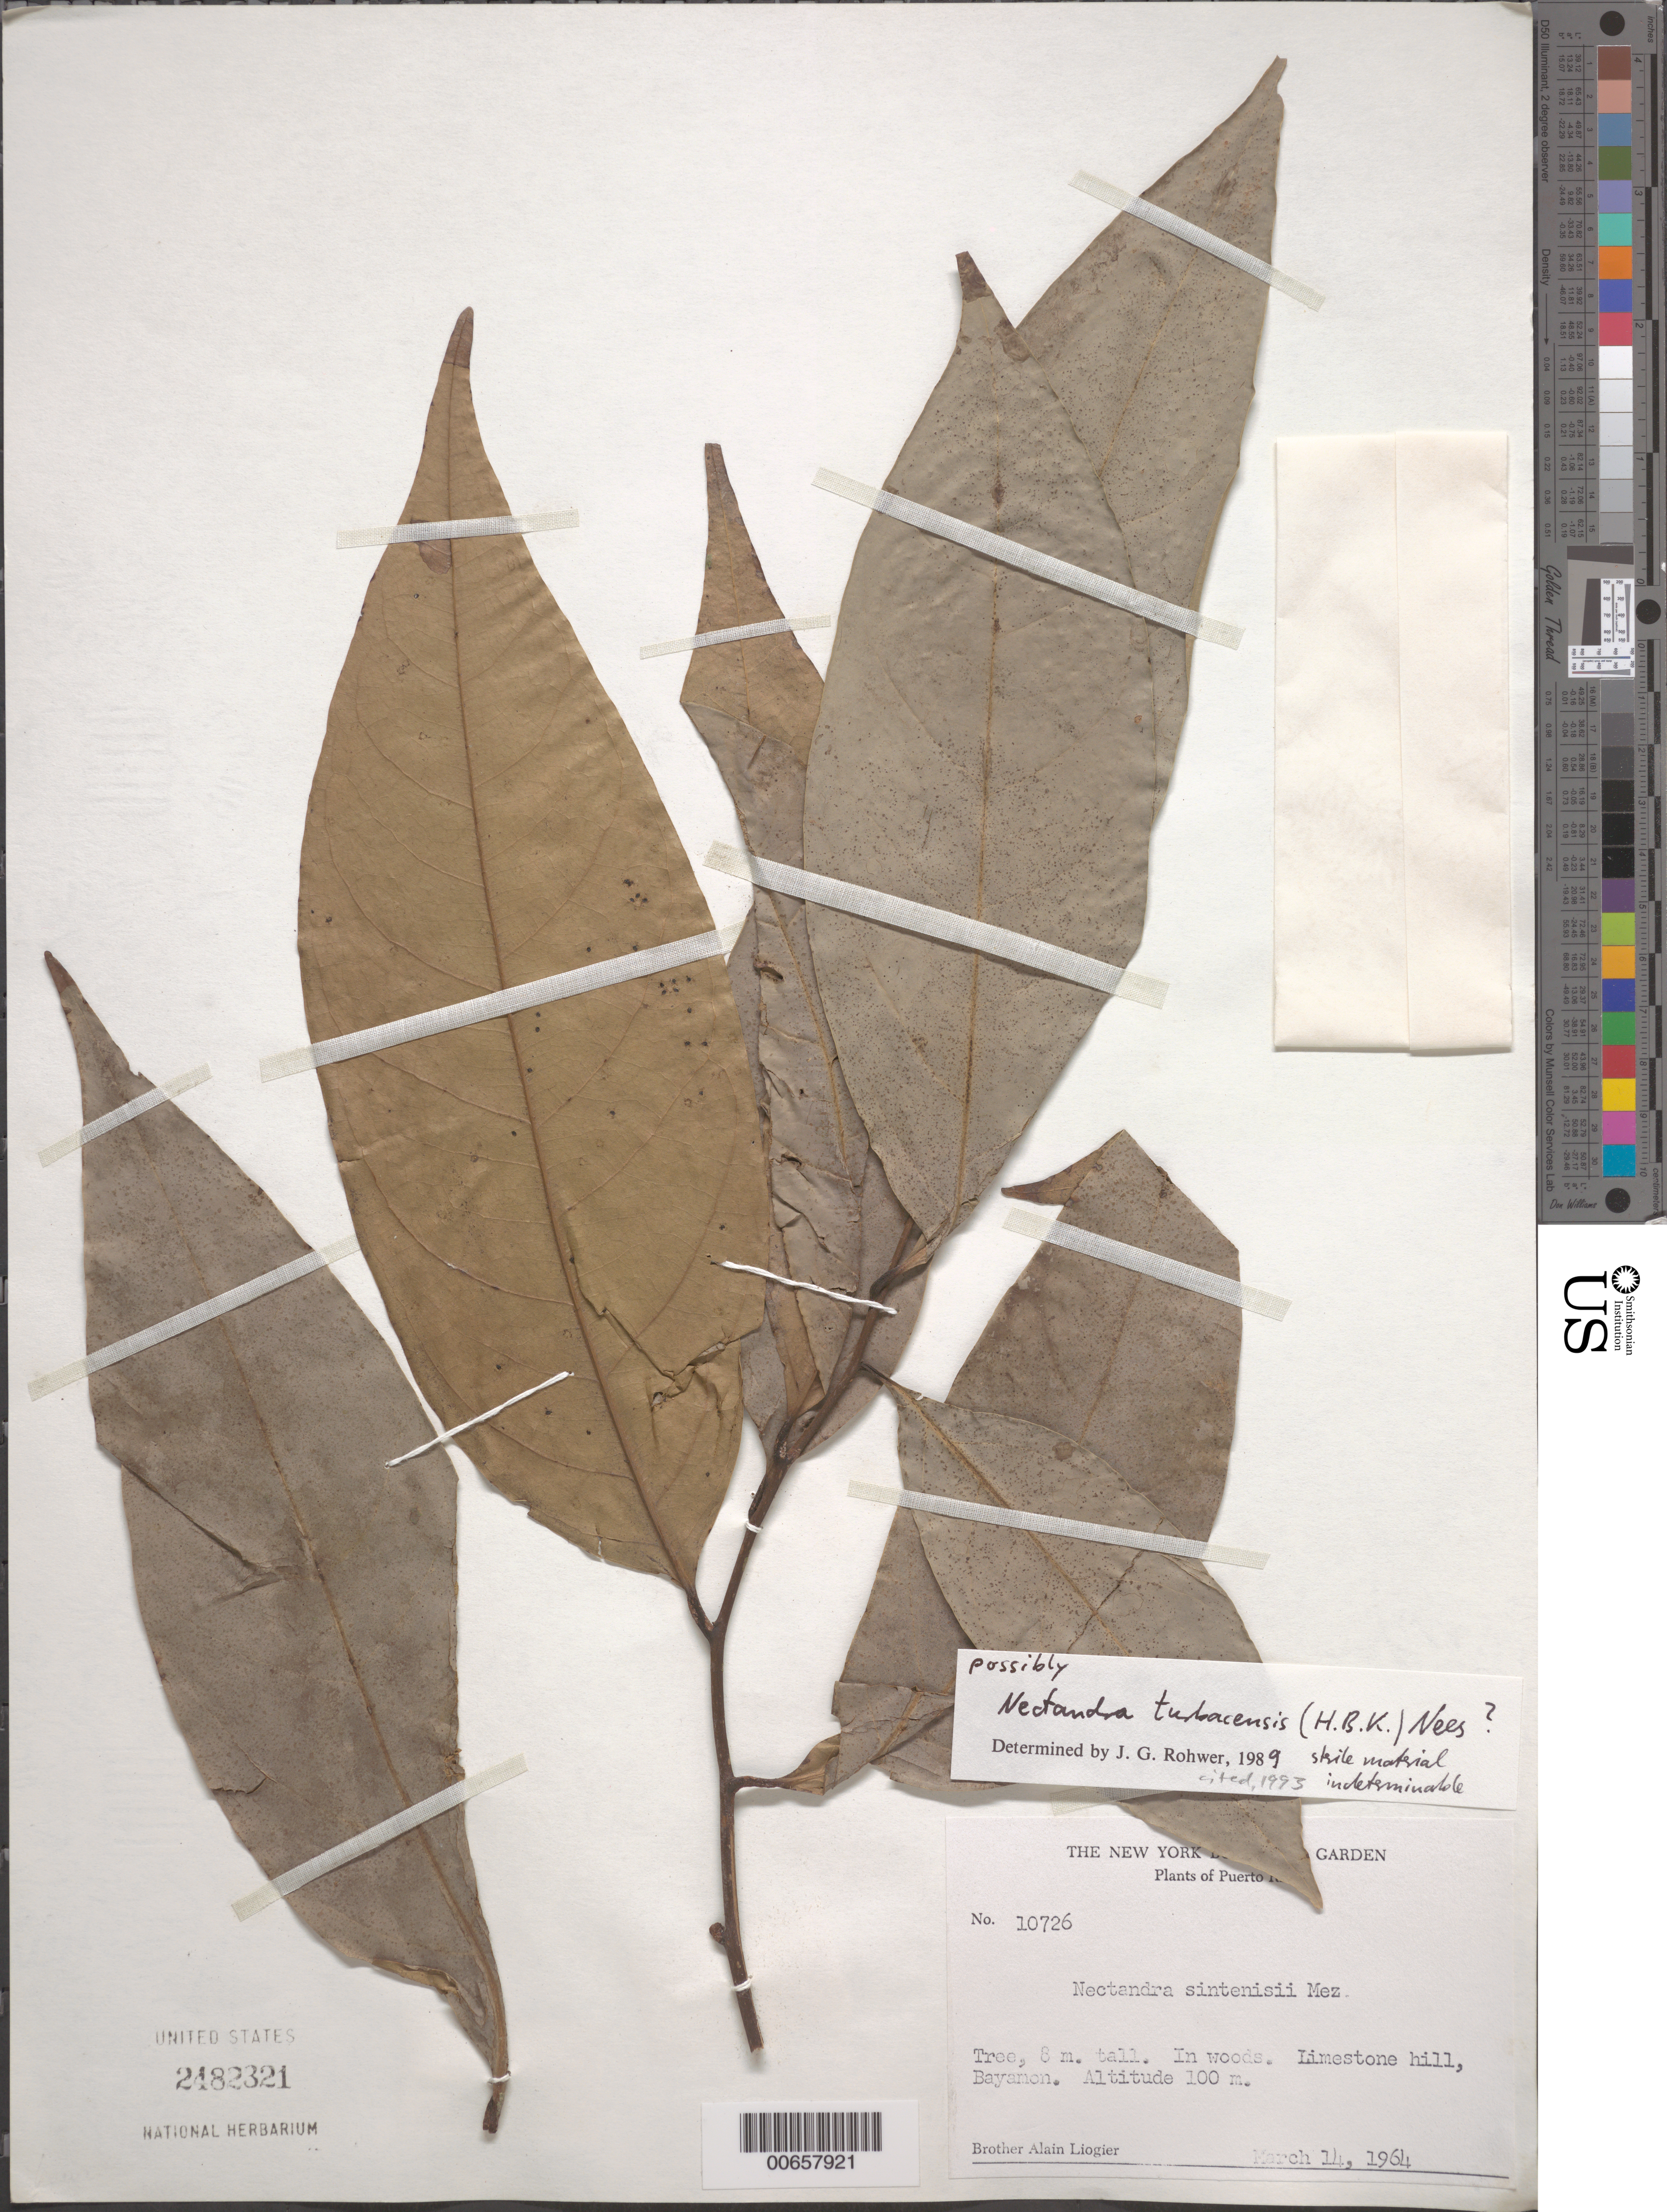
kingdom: Plantae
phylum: Tracheophyta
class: Magnoliopsida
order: Laurales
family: Lauraceae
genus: Nectandra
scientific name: Nectandra turbacensis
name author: (Kunth) Nees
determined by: Rohwer, J. G.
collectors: A. H. Liogier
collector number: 10726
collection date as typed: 14 Mar 1964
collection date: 1964-03-14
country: Puerto Rico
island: Greater Antilles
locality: Bayamon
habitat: Limestone hill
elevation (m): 100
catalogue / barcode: US 2482321